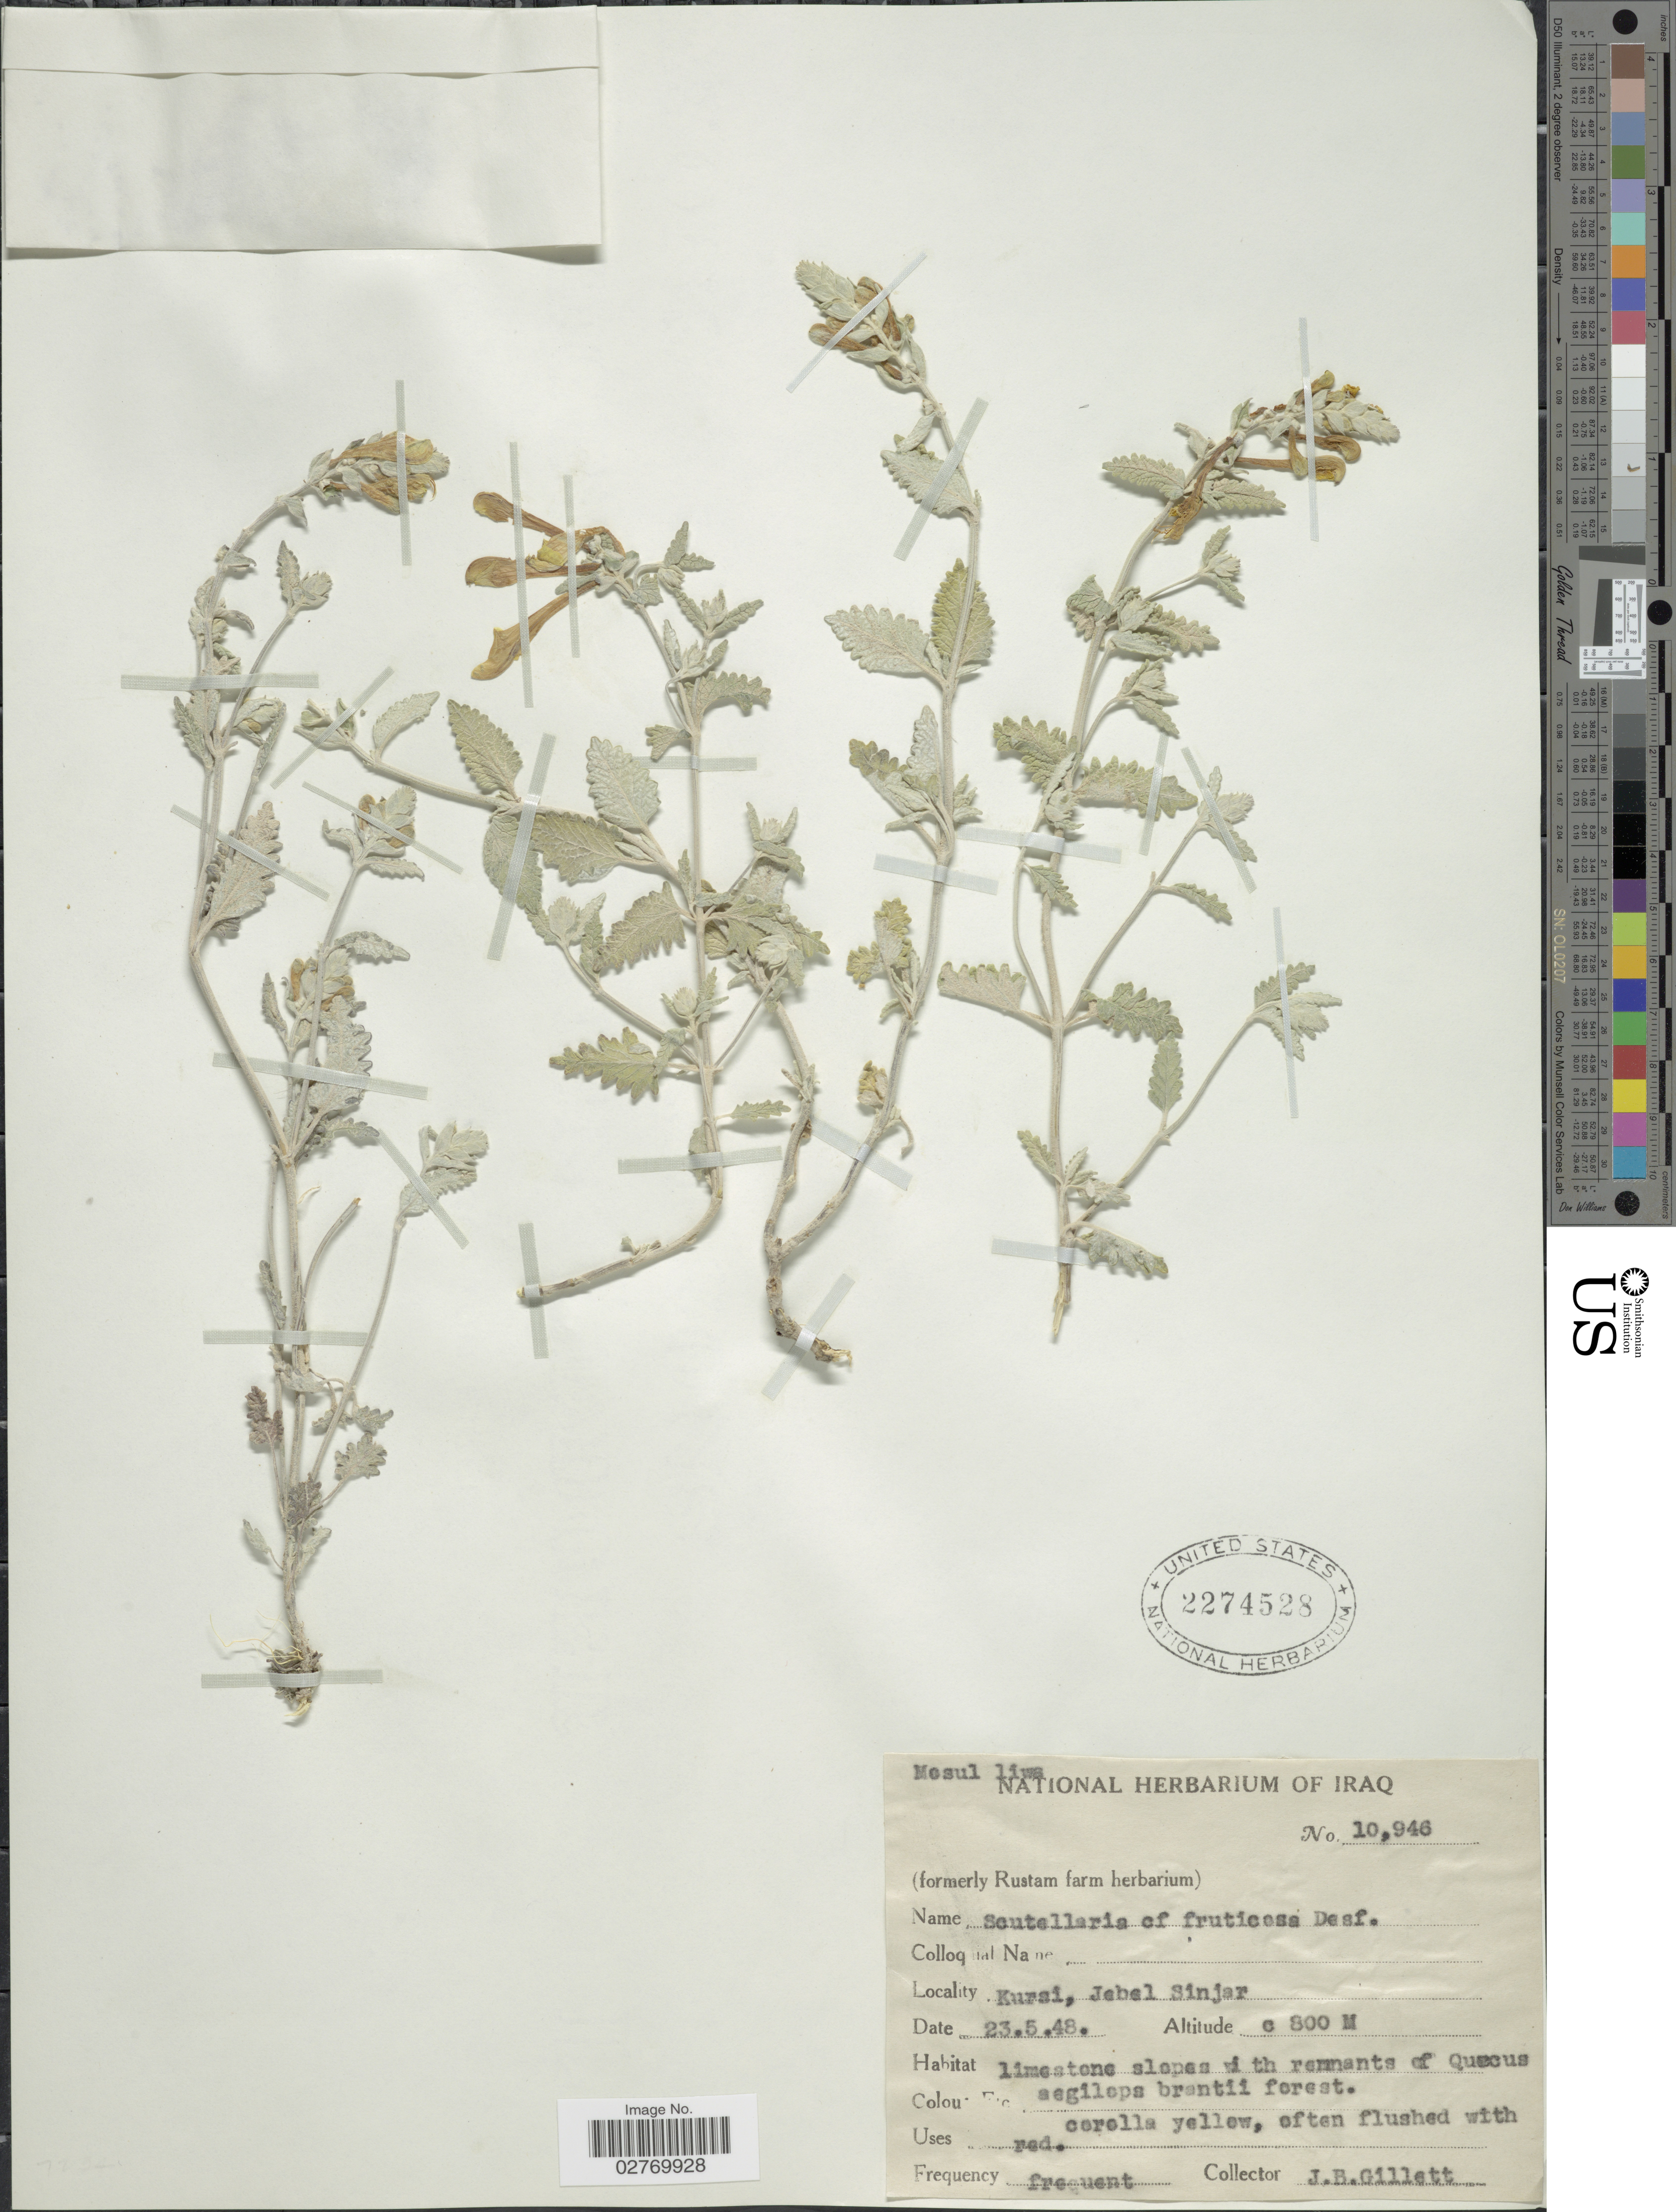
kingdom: Plantae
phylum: Tracheophyta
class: Magnoliopsida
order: Lamiales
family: Lamiaceae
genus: Scutellaria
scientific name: Scutellaria fruticosa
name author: P. Willemet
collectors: J. B. Gillett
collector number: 10946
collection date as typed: Transcribed d/m/y: 23/5/48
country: Iraq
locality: Mesul liwa. Kursi, Jebel Sinjar.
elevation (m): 800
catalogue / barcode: US 2274528